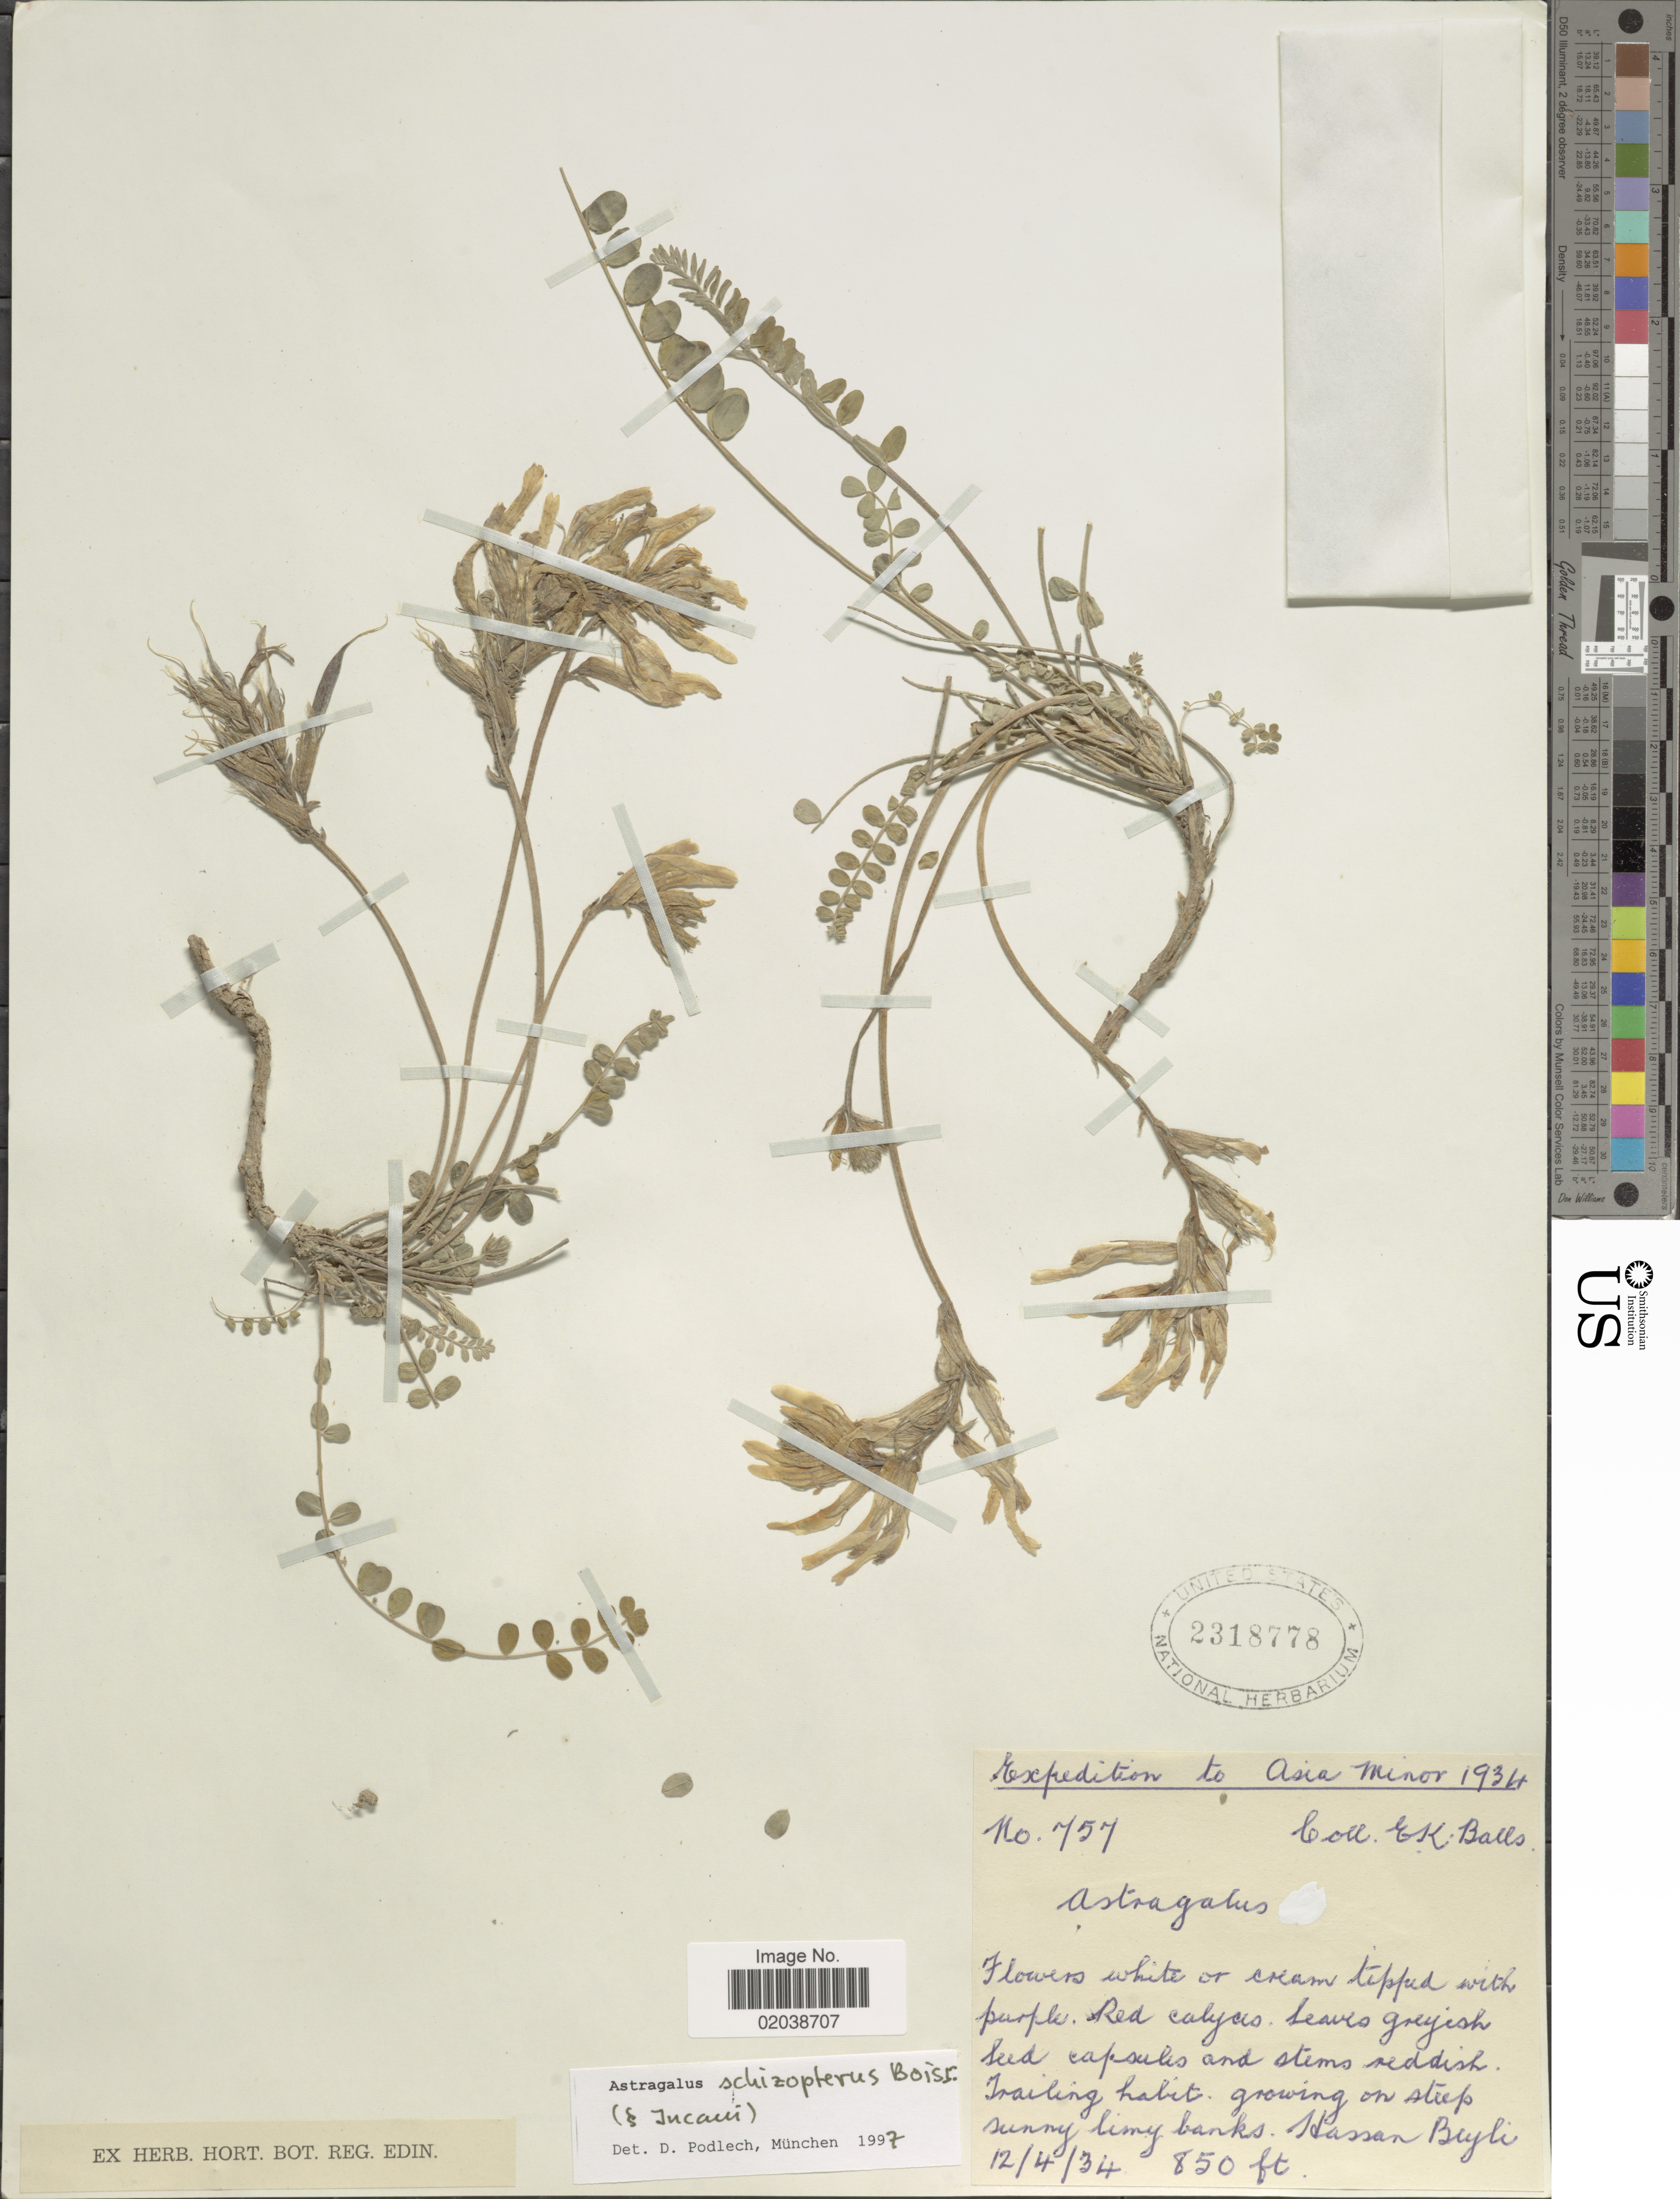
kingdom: Plantae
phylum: Tracheophyta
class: Magnoliopsida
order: Fabales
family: Fabaceae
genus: Astragalus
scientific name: Astragalus schizopterus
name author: Boiss.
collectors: E. K. Balls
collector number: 757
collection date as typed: Transcribed d/m/y: 12/4/34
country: Turkey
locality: Asia Minor, Sunny limy banks, hassan Beyli [interpreted]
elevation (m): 259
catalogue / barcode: US 2318778